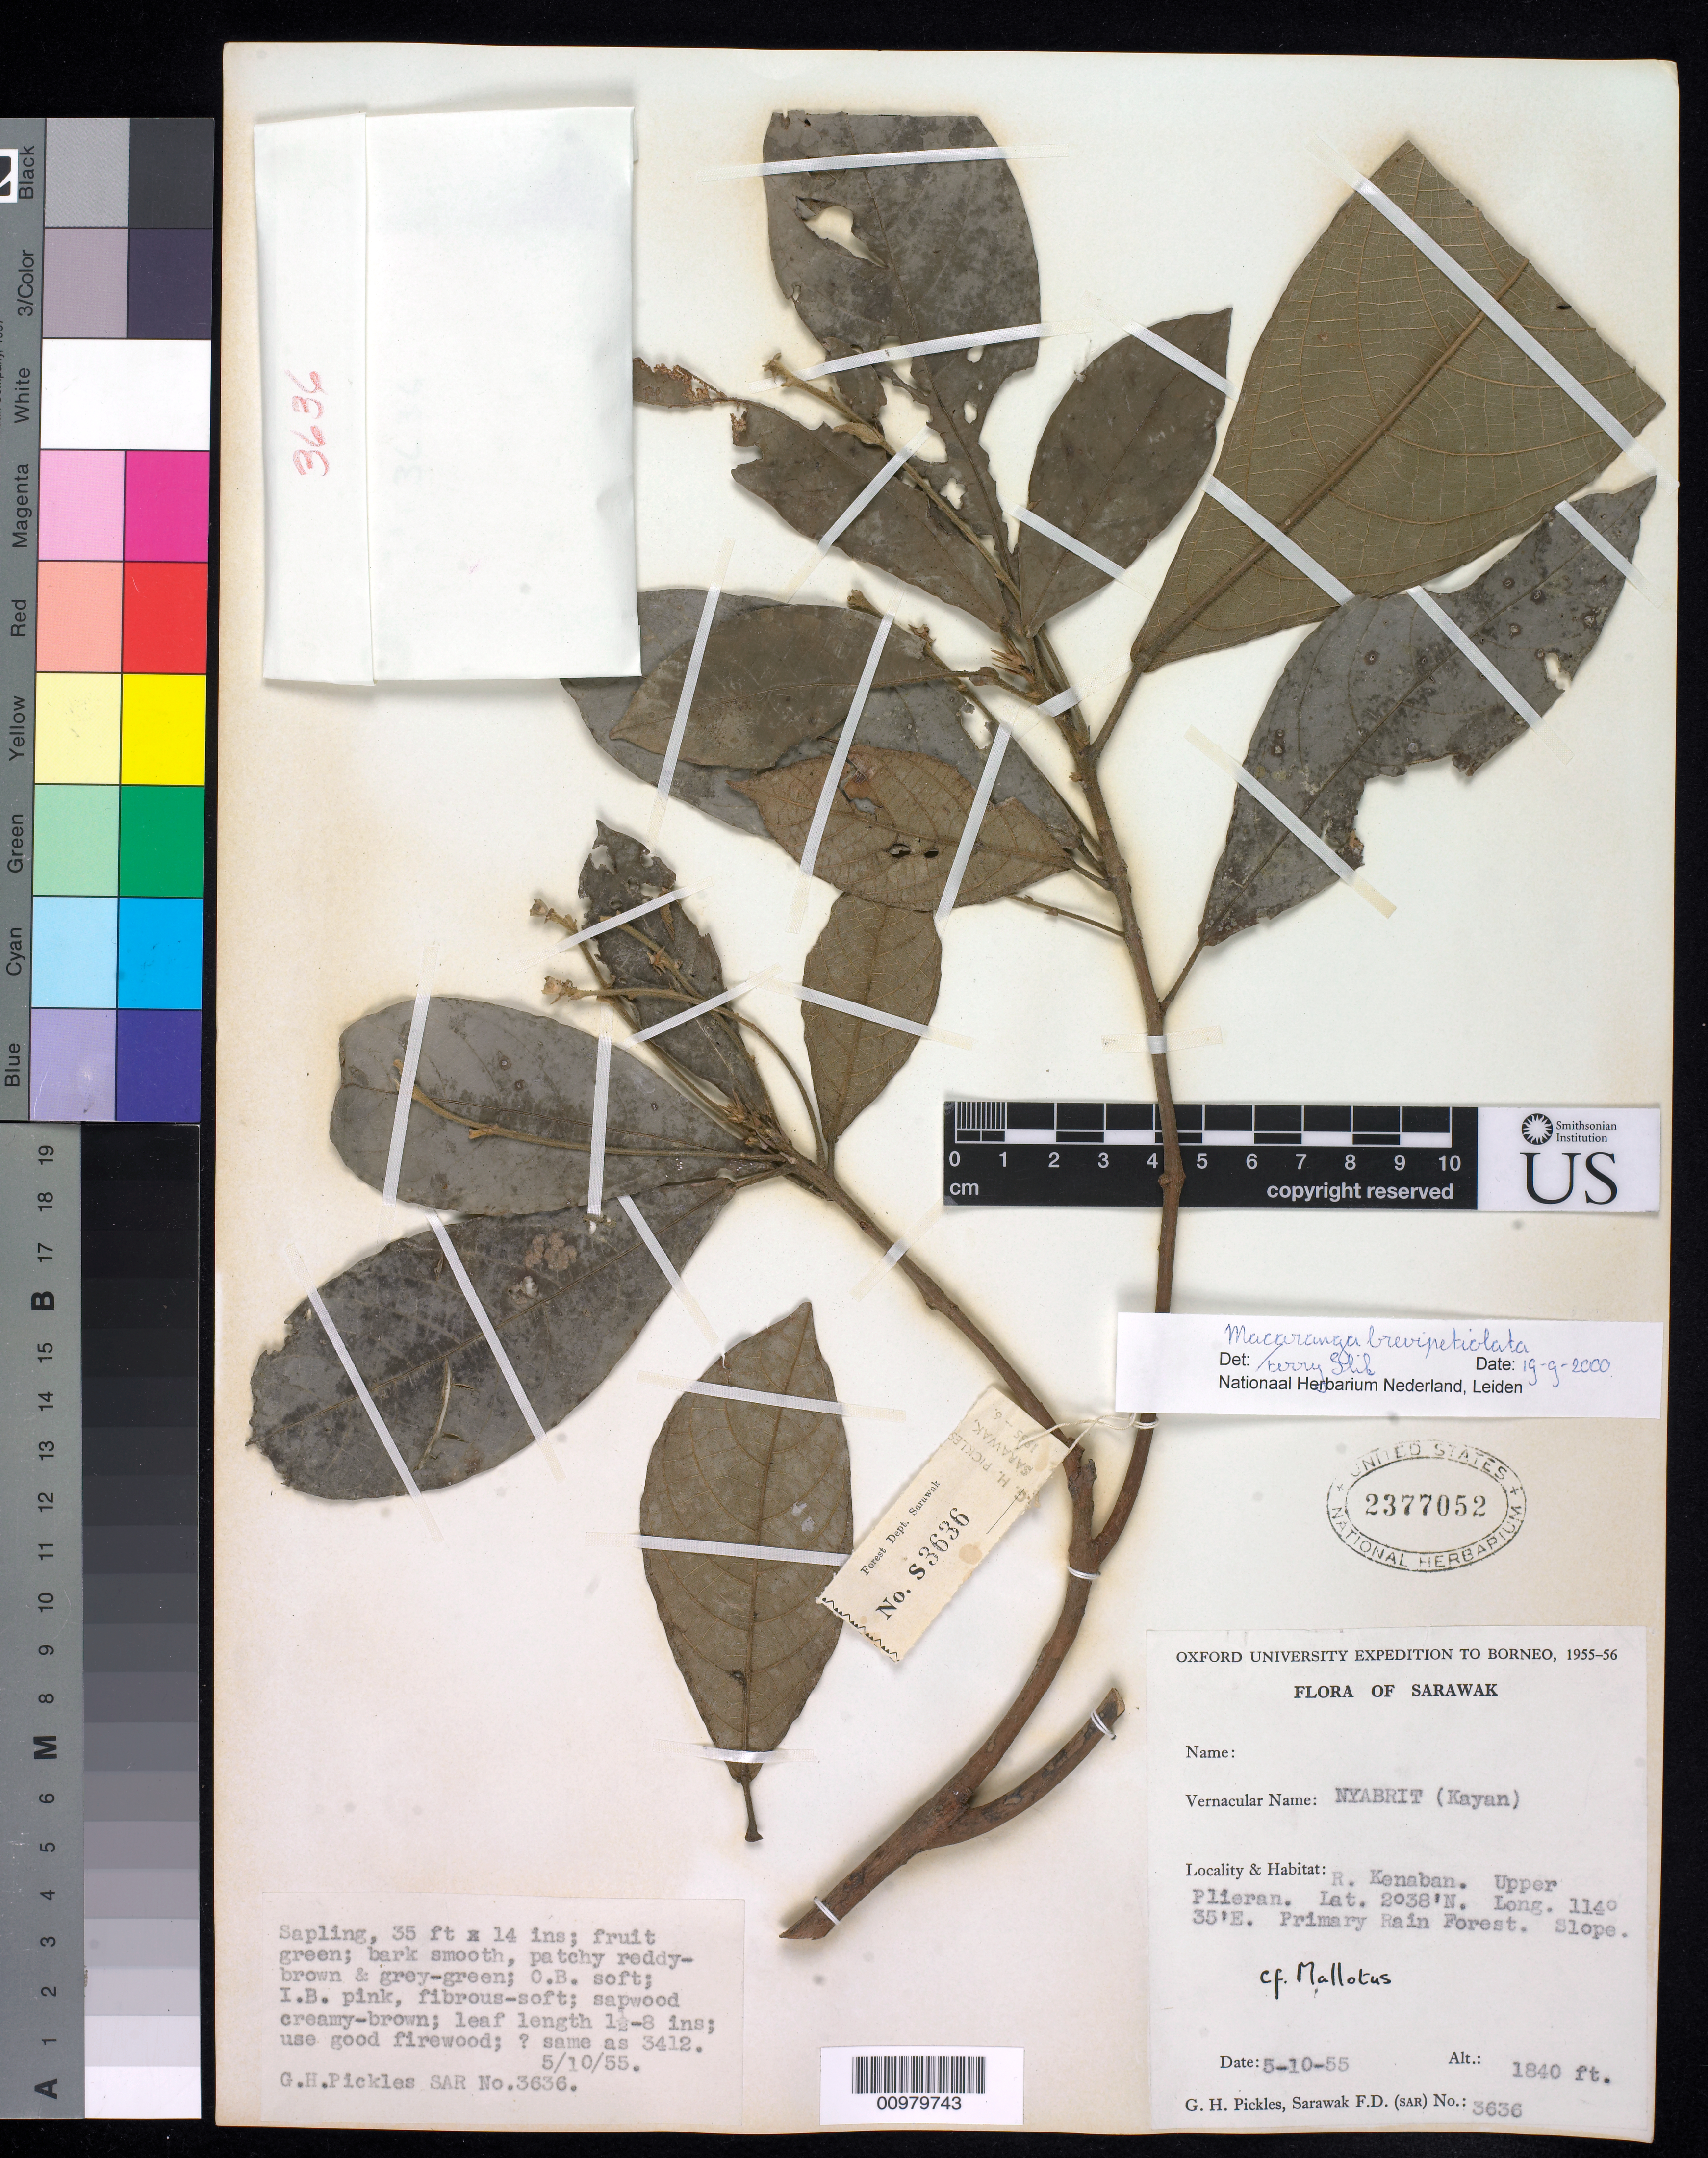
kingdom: Plantae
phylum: Tracheophyta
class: Magnoliopsida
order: Malpighiales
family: Euphorbiaceae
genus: Macaranga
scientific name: Macaranga brevipetiolata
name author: Airy Shaw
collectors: G. Pickles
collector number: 3636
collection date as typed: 05 Oct 1955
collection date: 1955-10-05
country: Malaysia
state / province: Sarawak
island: Borneo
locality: Upper Plieran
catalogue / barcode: US 2377052